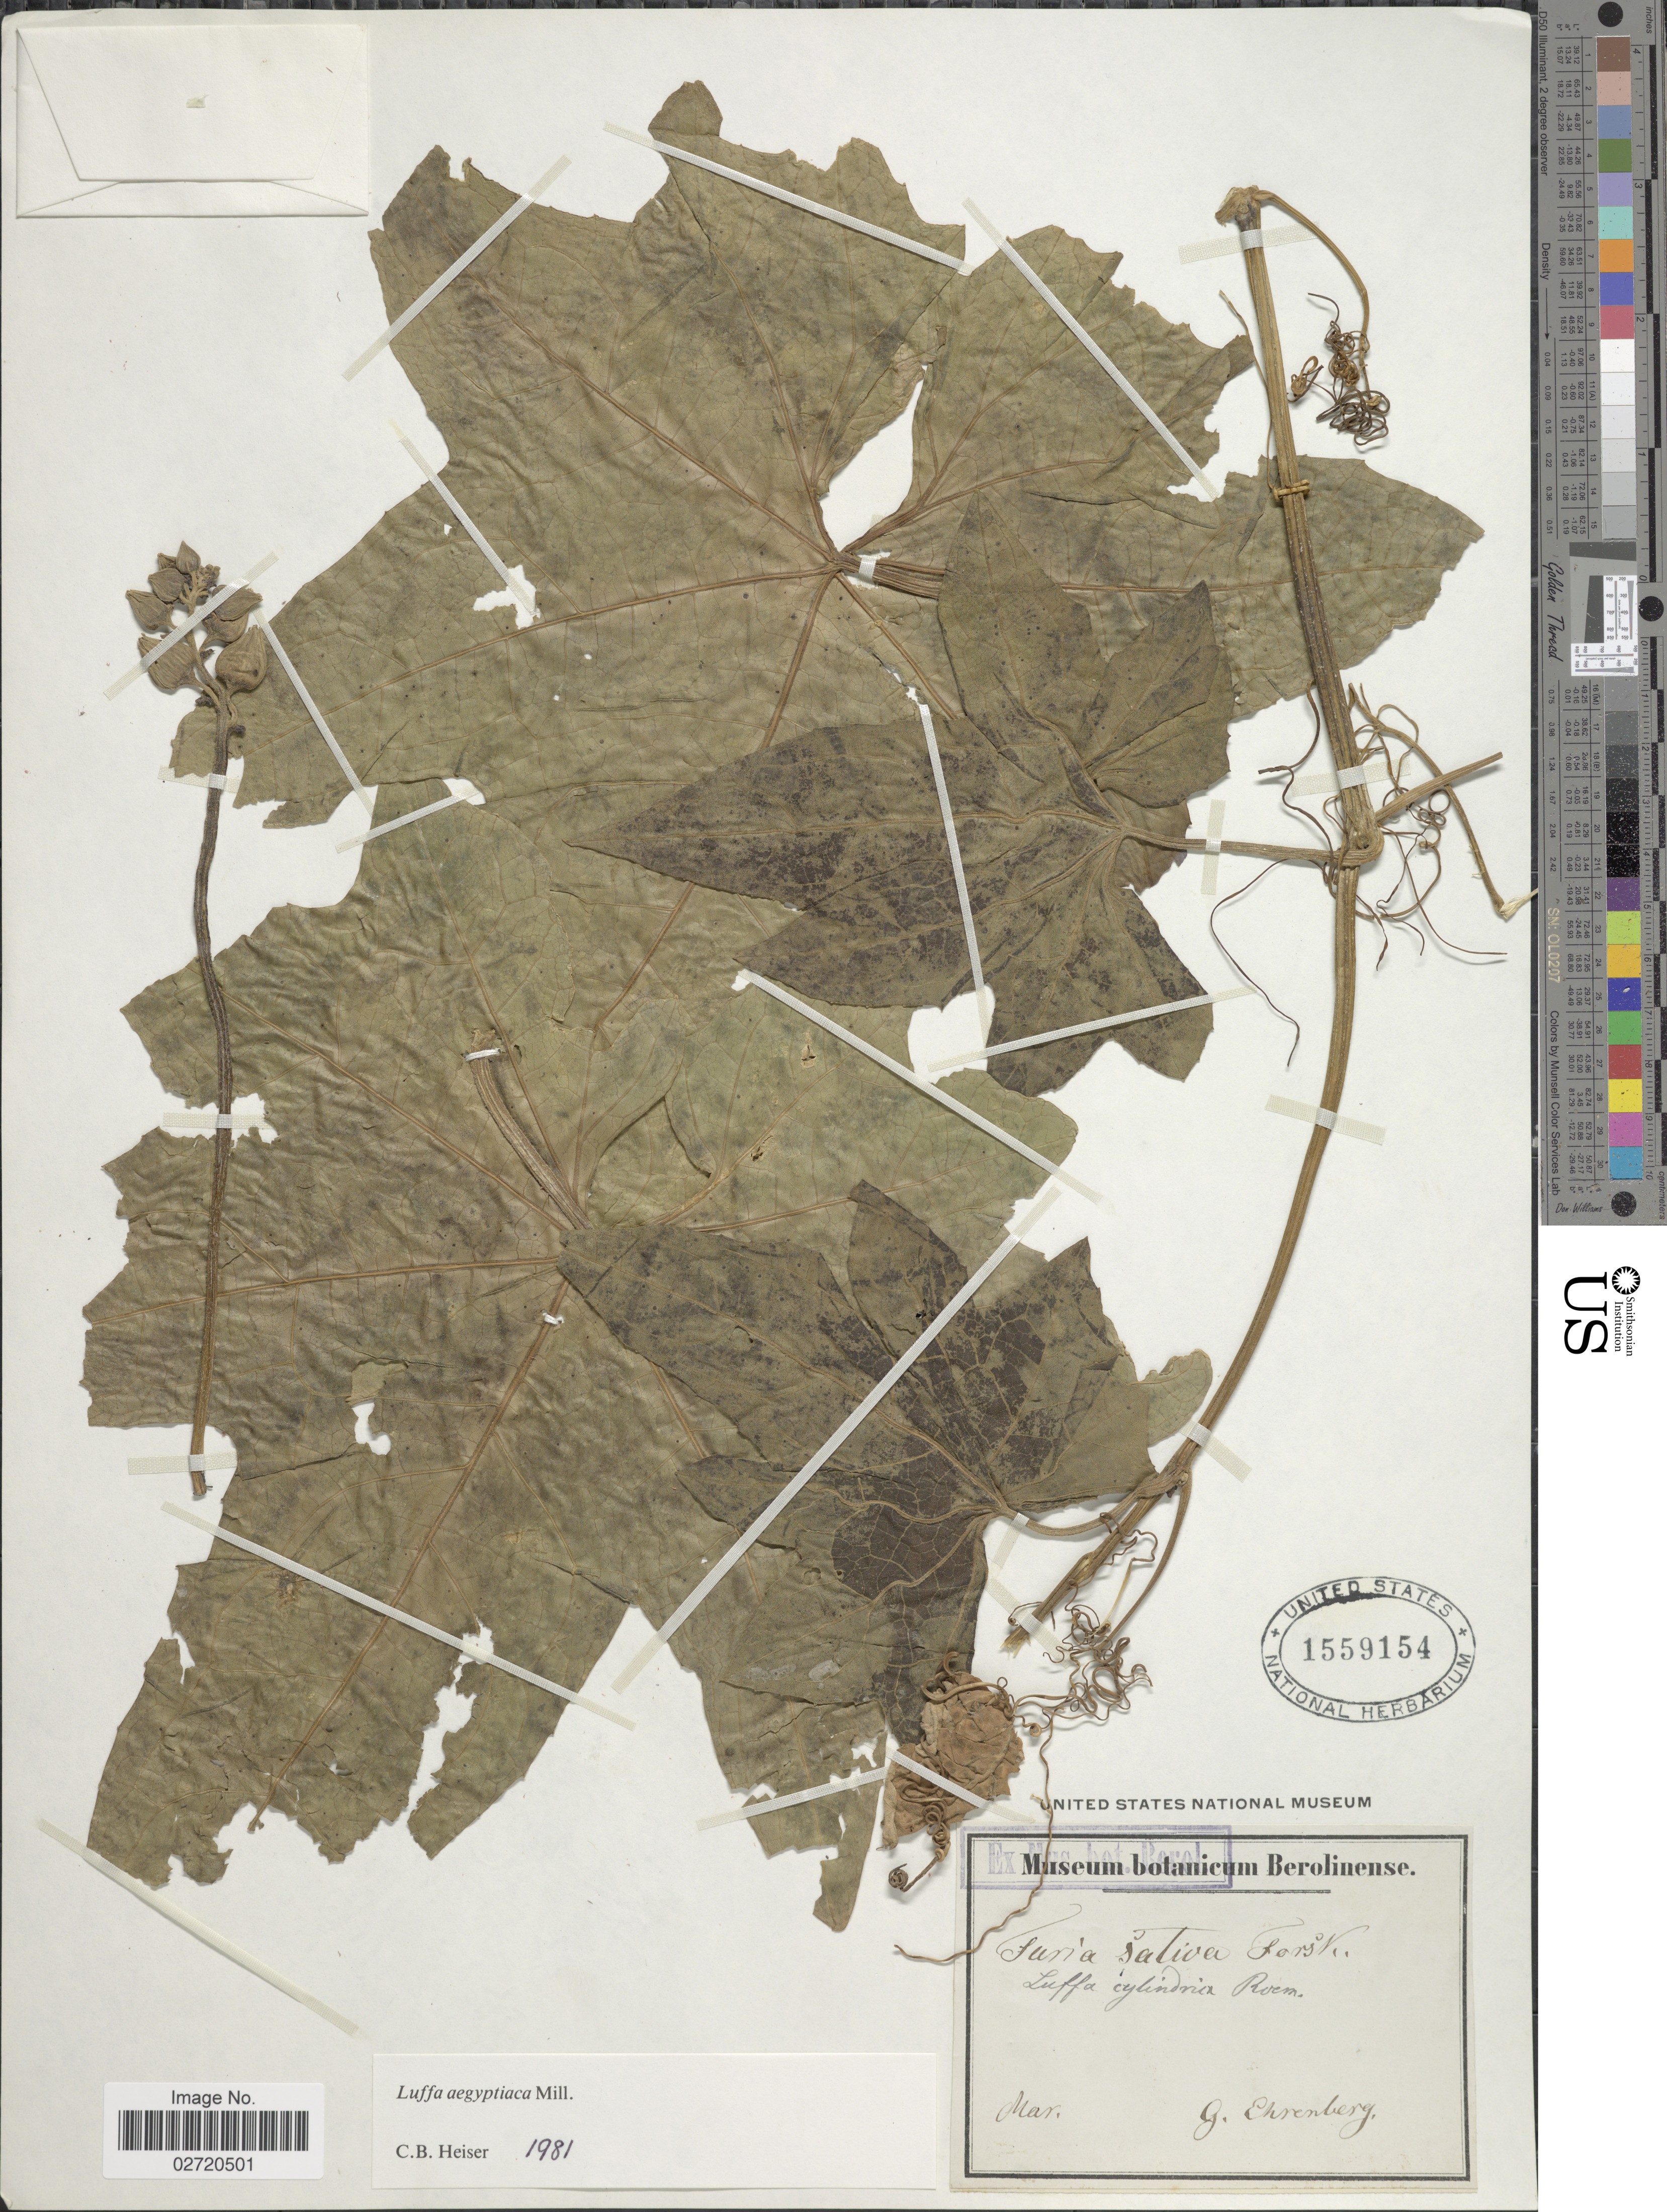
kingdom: Plantae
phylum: Tracheophyta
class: Magnoliopsida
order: Cucurbitales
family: Cucurbitaceae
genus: Luffa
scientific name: Luffa aegyptiaca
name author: Mill.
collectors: G. Ehrenberg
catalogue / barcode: US 1559154